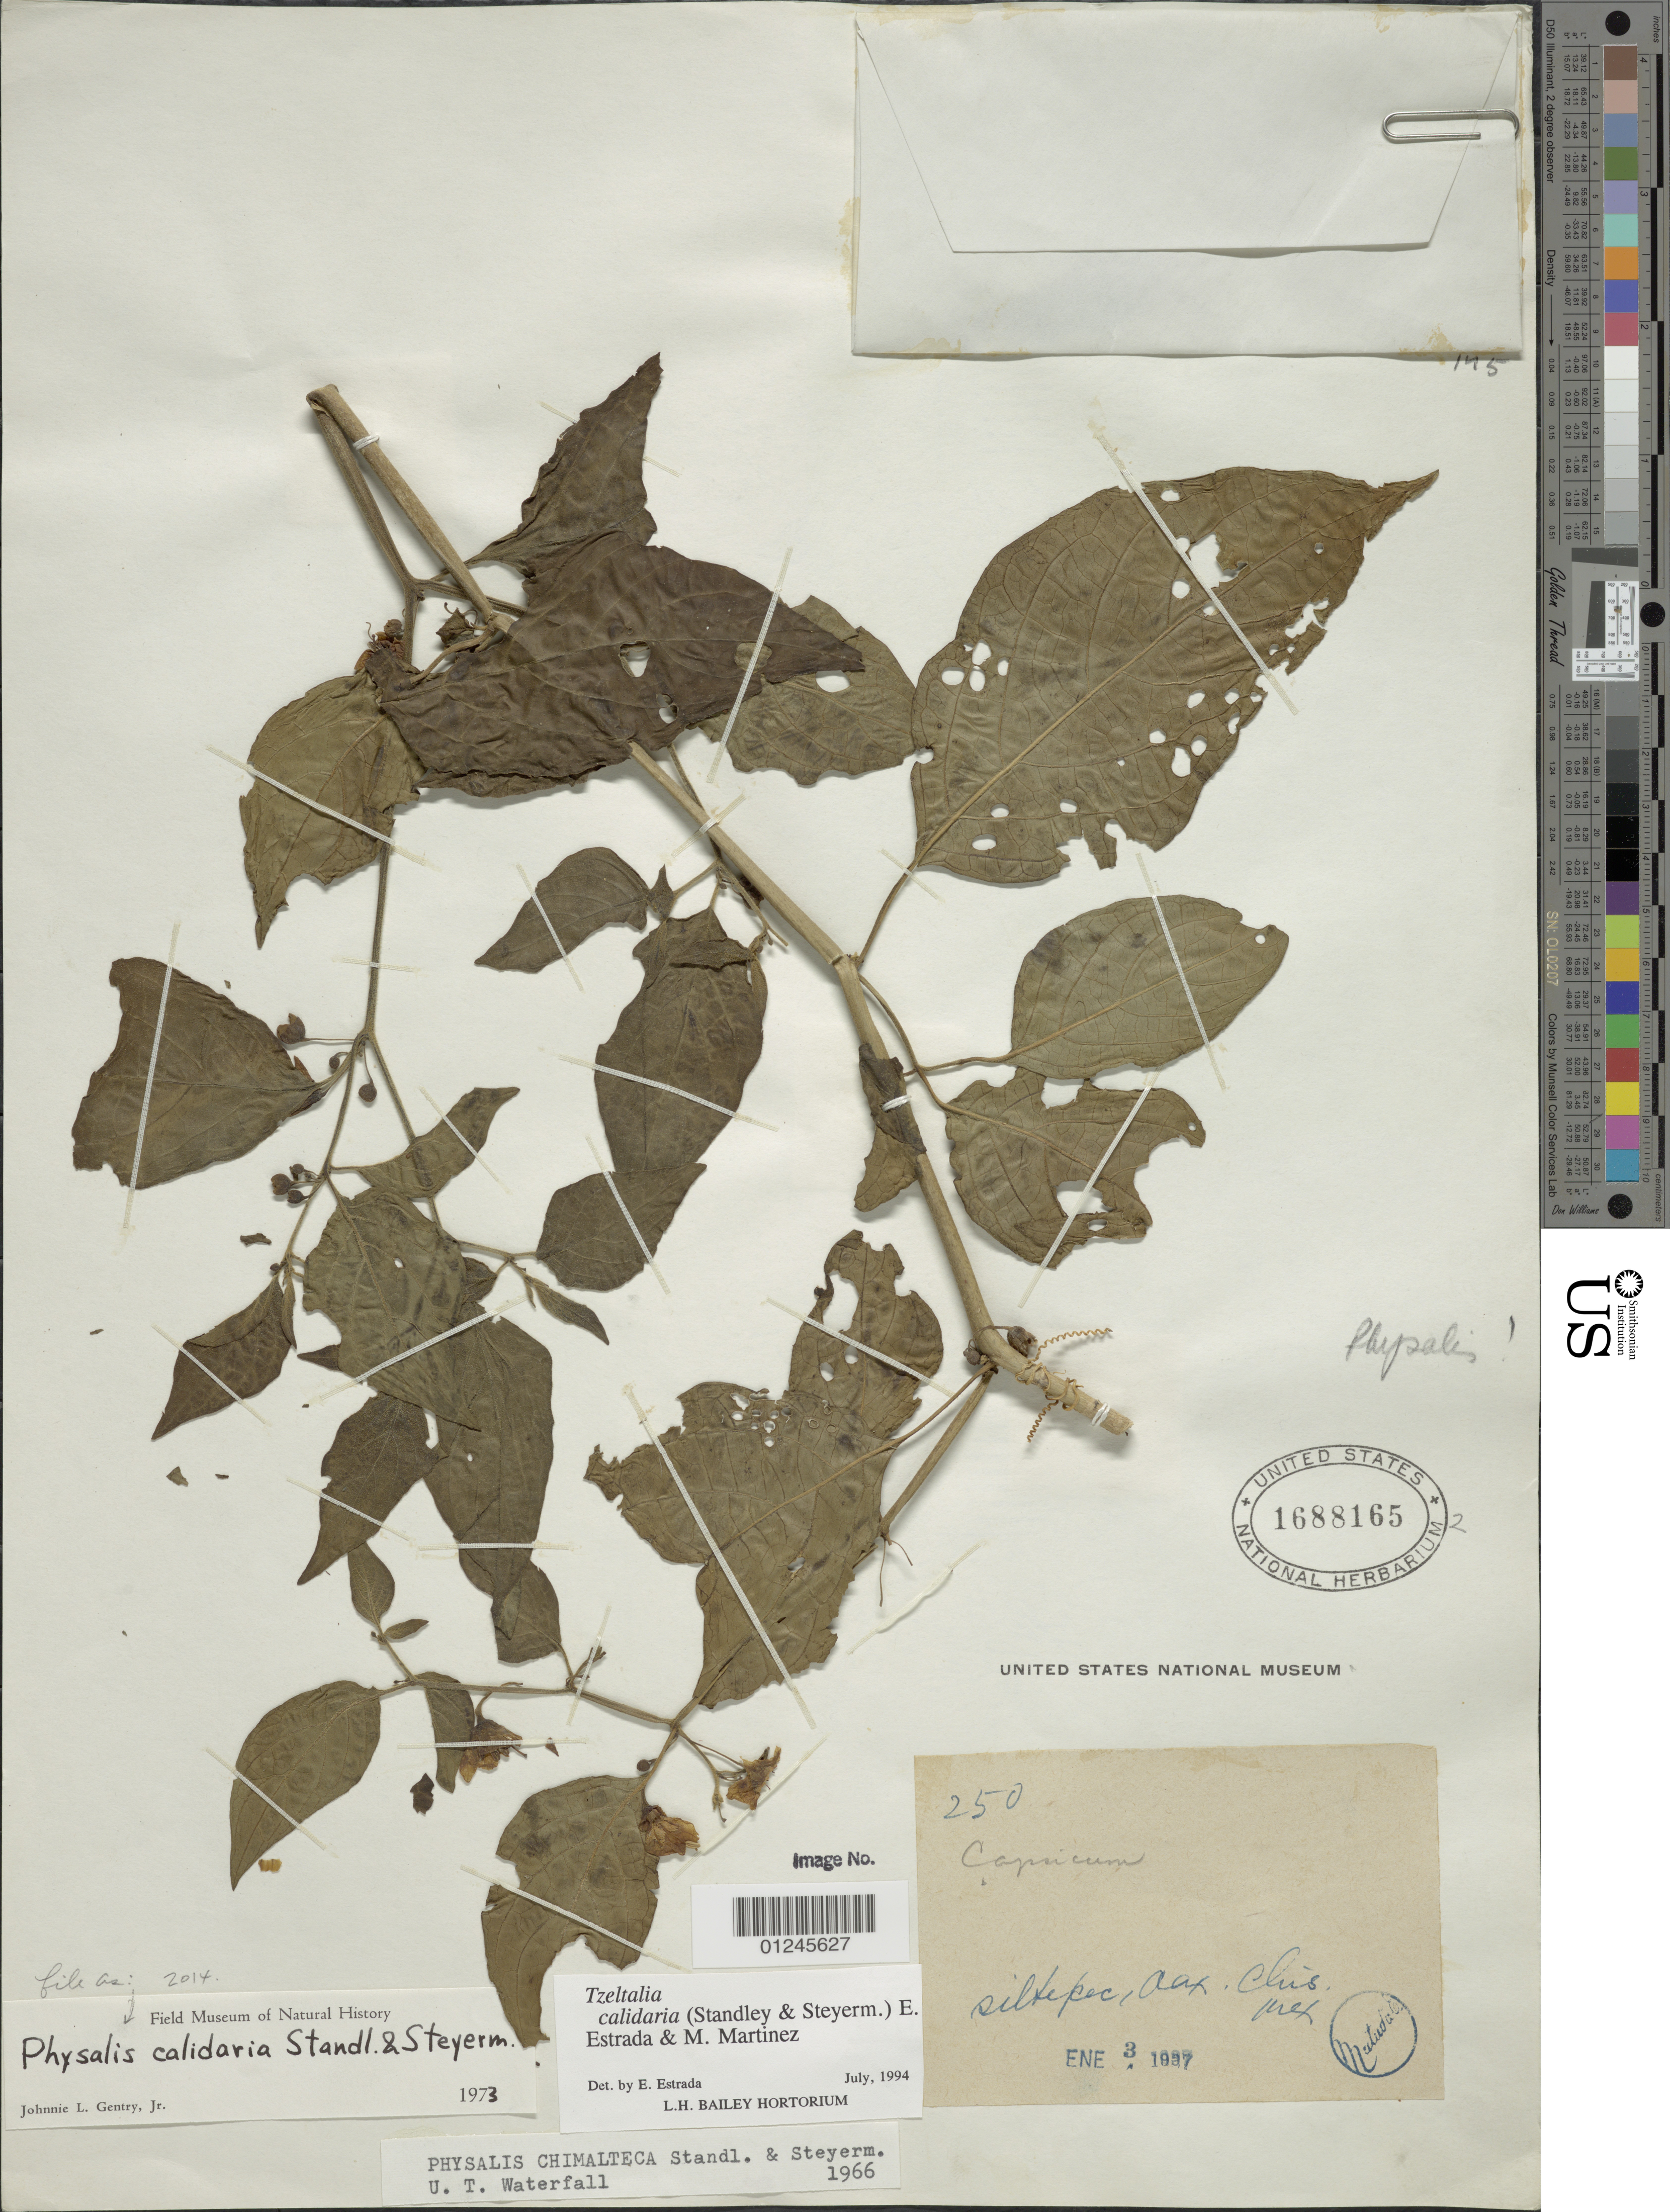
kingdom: Plantae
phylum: Tracheophyta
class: Magnoliopsida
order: Solanales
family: Solanaceae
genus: Physalis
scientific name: Physalis calidaria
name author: Standl. & Steyerm.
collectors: E. Matuda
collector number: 250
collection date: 1907-01-03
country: Mexico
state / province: Chiapas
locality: Siltepec, Oax. Chis. Mex.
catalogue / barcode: US 1688165